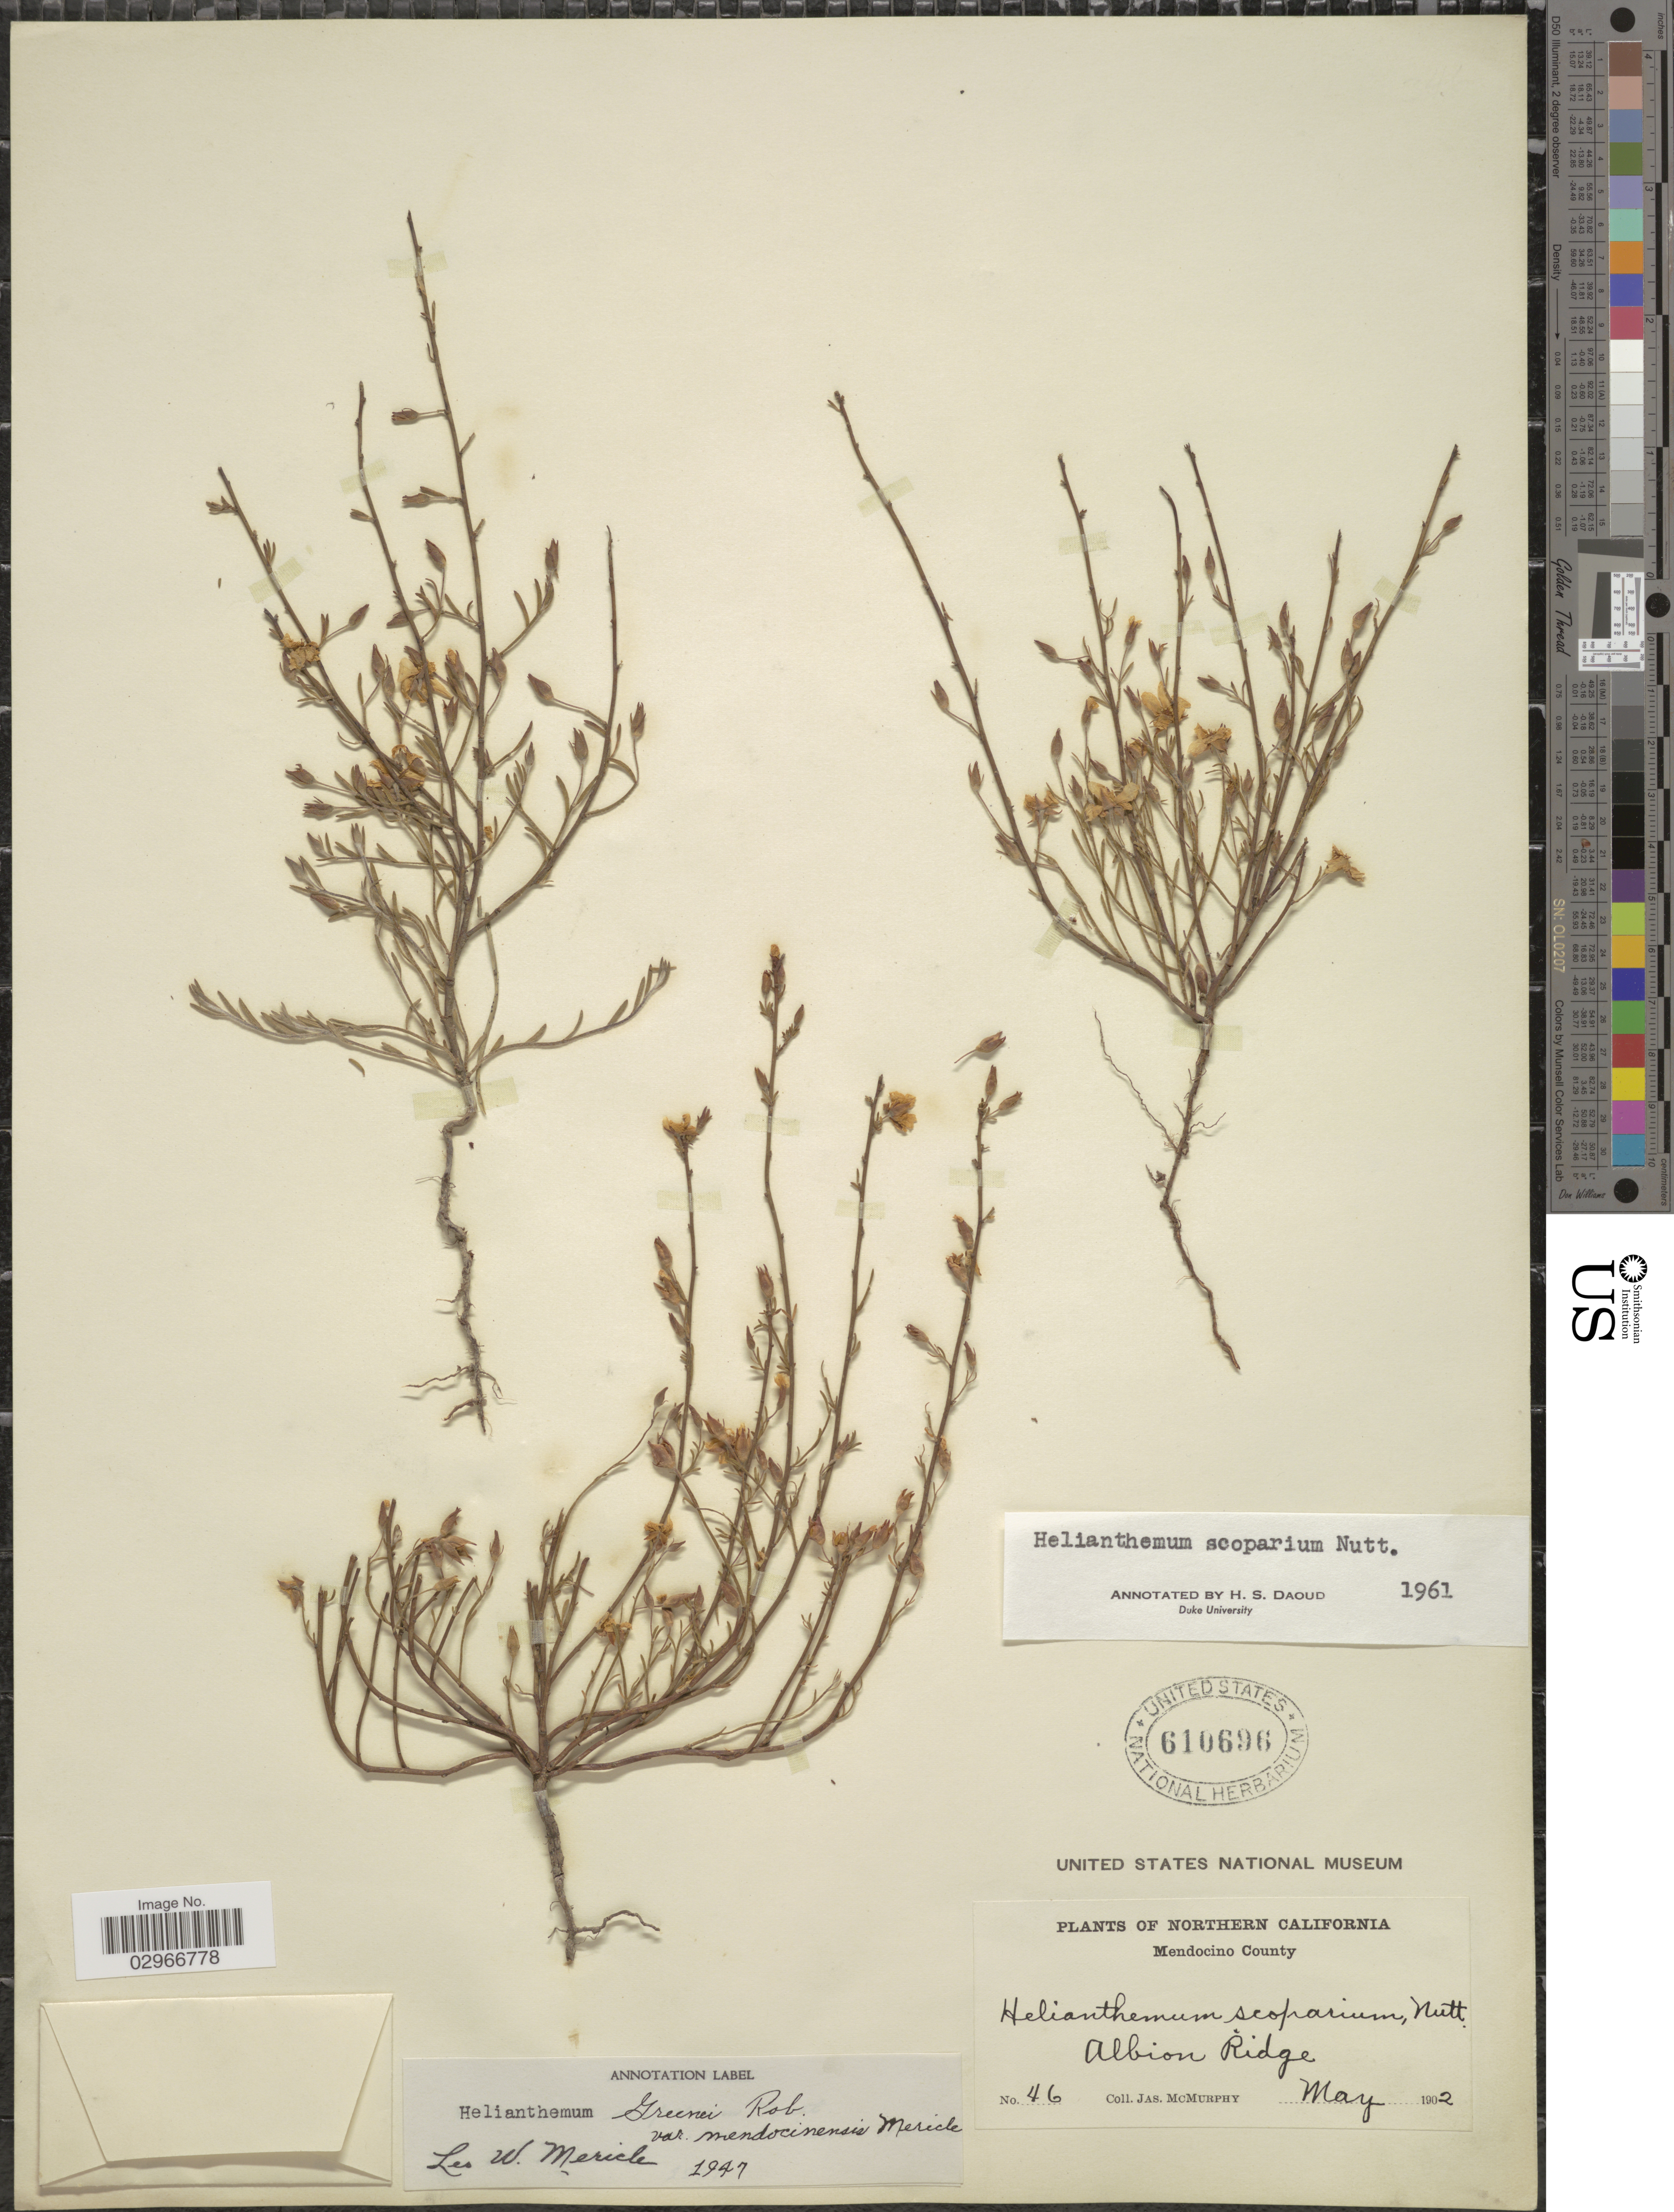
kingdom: Plantae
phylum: Tracheophyta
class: Magnoliopsida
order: Malvales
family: Cistaceae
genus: Helianthemum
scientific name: Helianthemum scoparium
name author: Nutt. ex Torr. & A. Gray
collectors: J. McMurphy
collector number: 46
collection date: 1902-05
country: United States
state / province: California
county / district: Mendocino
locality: Northern California, Mendocino County, Albion Ridge.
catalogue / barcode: US 610696